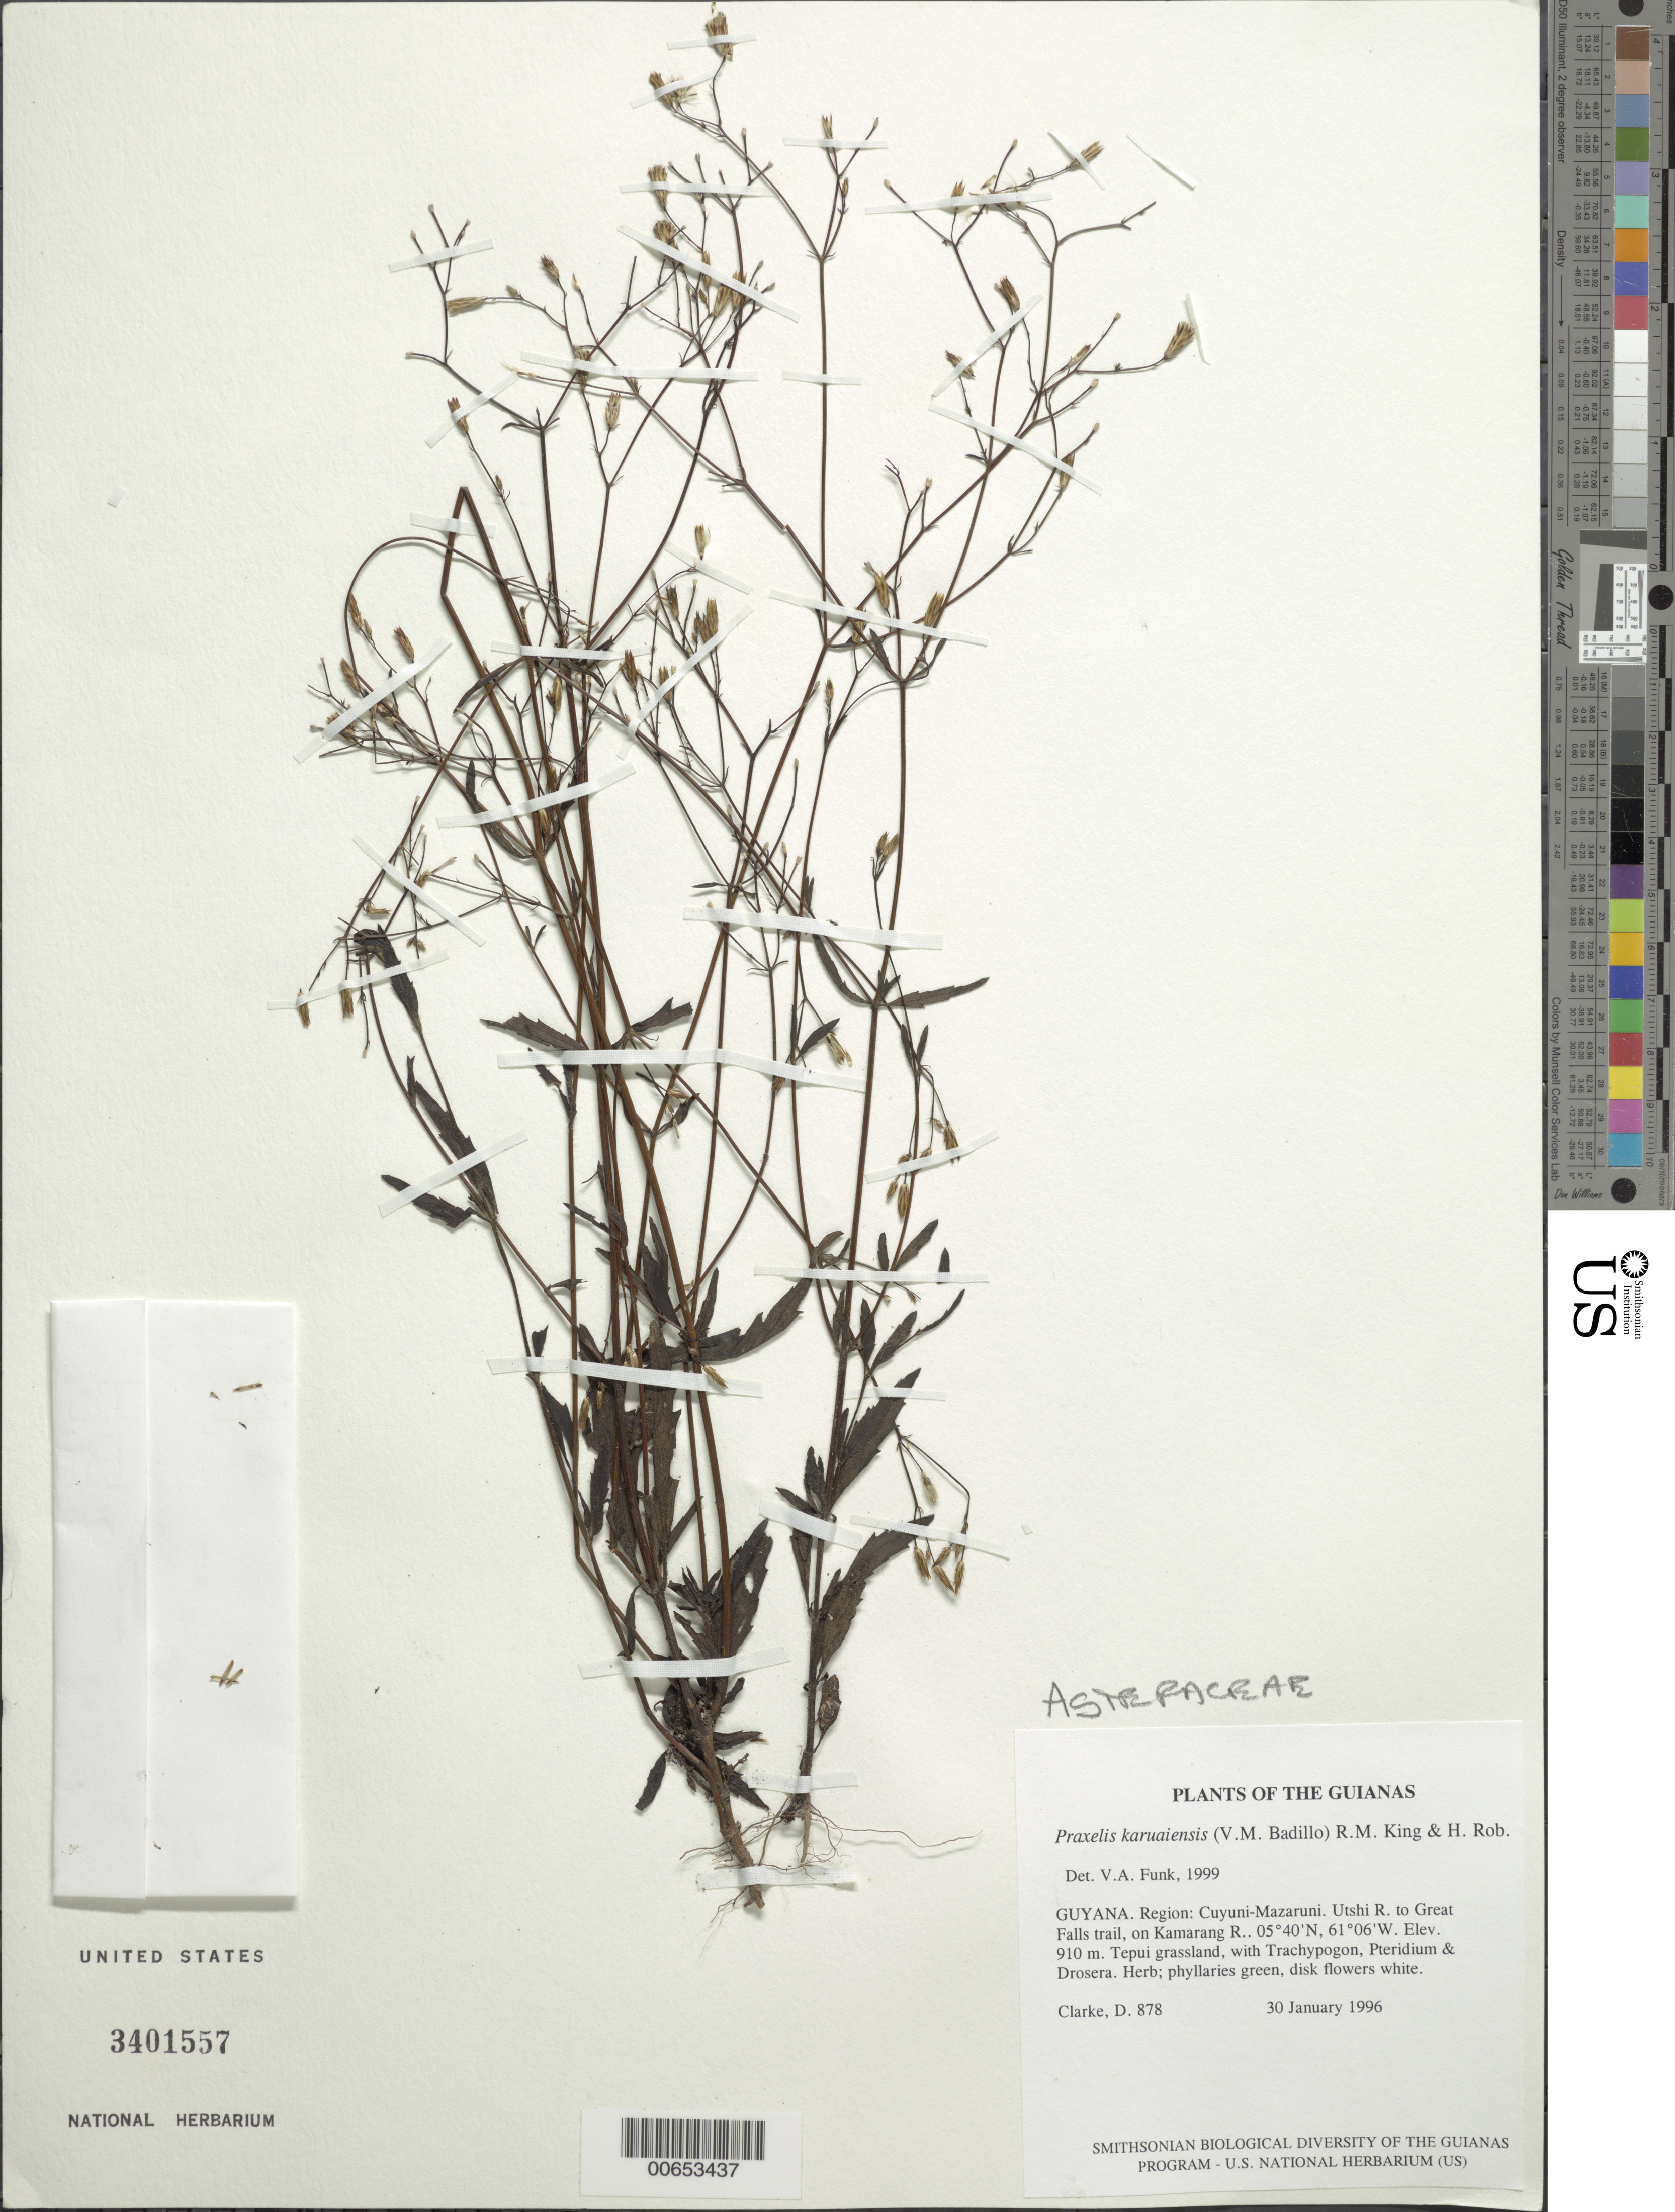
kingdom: Plantae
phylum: Tracheophyta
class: Magnoliopsida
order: Asterales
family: Asteraceae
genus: Praxelis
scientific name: Praxelis karuaiensis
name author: (V.M. Badillo) R.M. King & H. Rob.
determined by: Funk, Vicki A., (BOT), Smithsonian Institution - National Museum of Natural History (UNITED STATES)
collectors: H. D. Clarke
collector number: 878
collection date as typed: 30 January 1996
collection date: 1996-01-30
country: Guyana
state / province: Cuyuni-Mazaruni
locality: Utshi R. to Great Falls trail, on Kamarang R.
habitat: Tepui grassland, with Trachypogon, Pteridium & Drosera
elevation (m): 910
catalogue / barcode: US 3401557